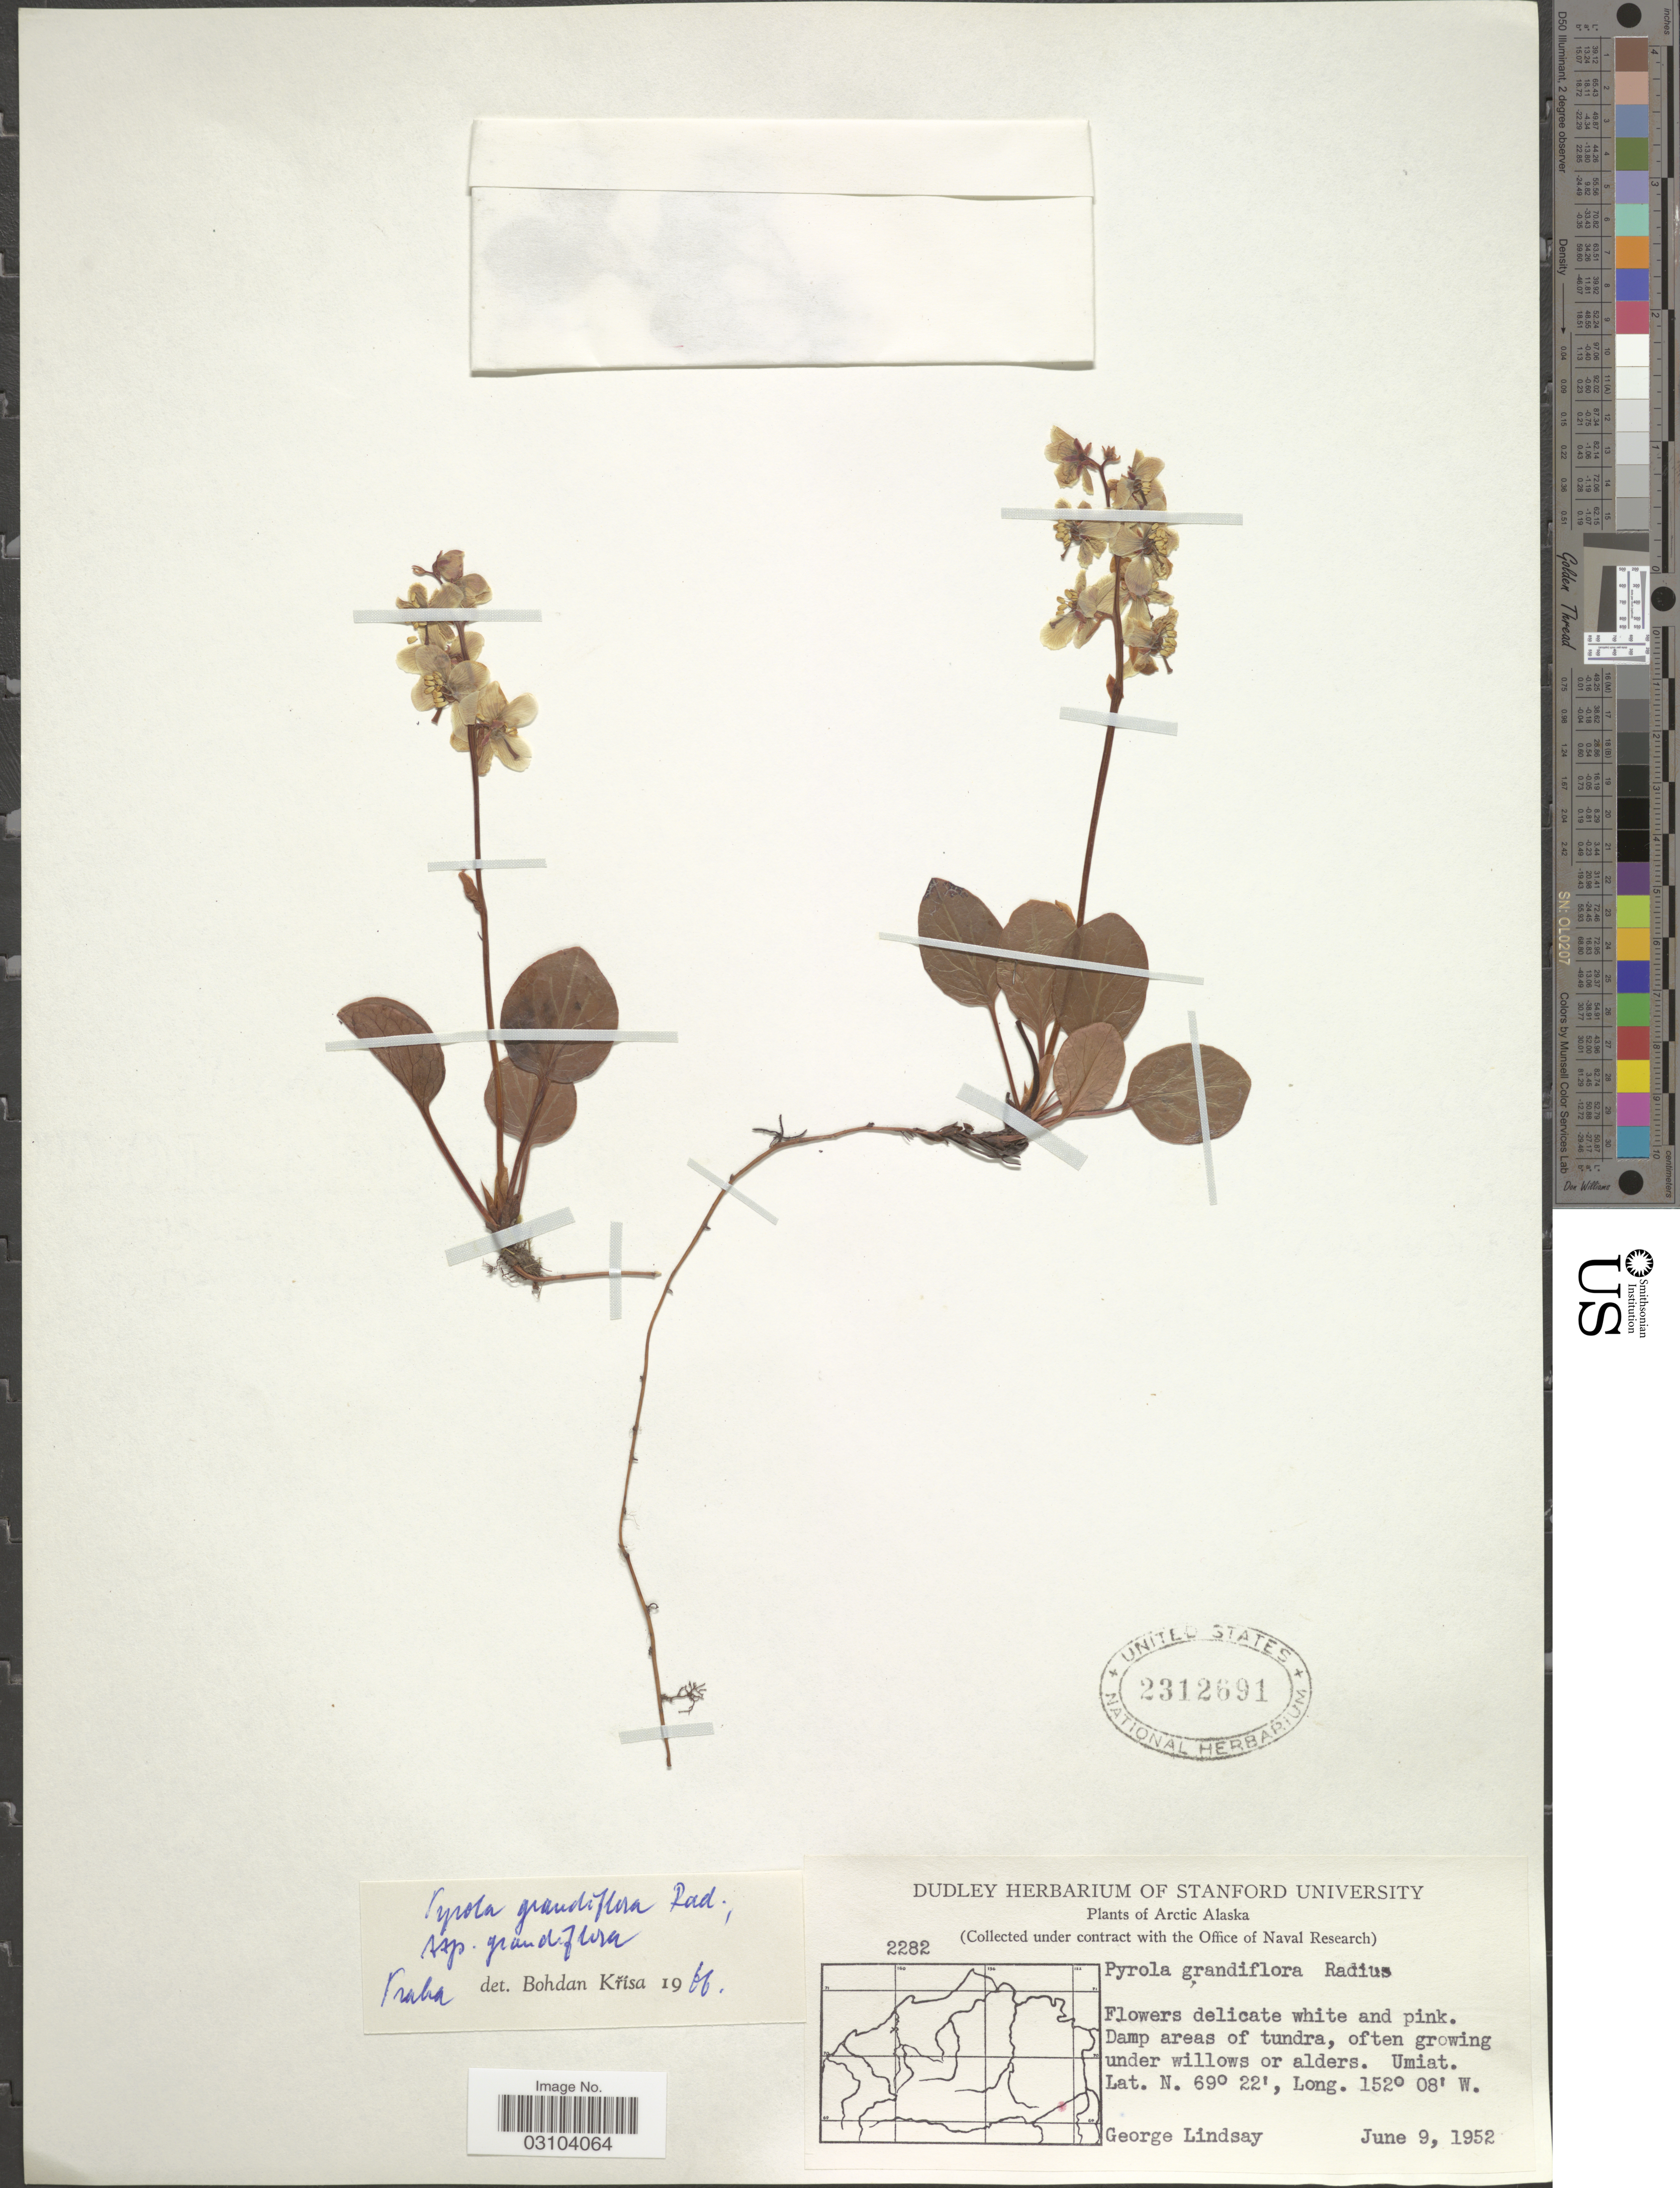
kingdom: Plantae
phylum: Tracheophyta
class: Magnoliopsida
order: Ericales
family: Ericaceae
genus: Pyrola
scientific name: Pyrola grandiflora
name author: Radius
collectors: G. Lindsay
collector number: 2282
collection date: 1952-06-09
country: United States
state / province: Alaska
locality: Arctic Alaska. Umiat.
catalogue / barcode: US 2312691